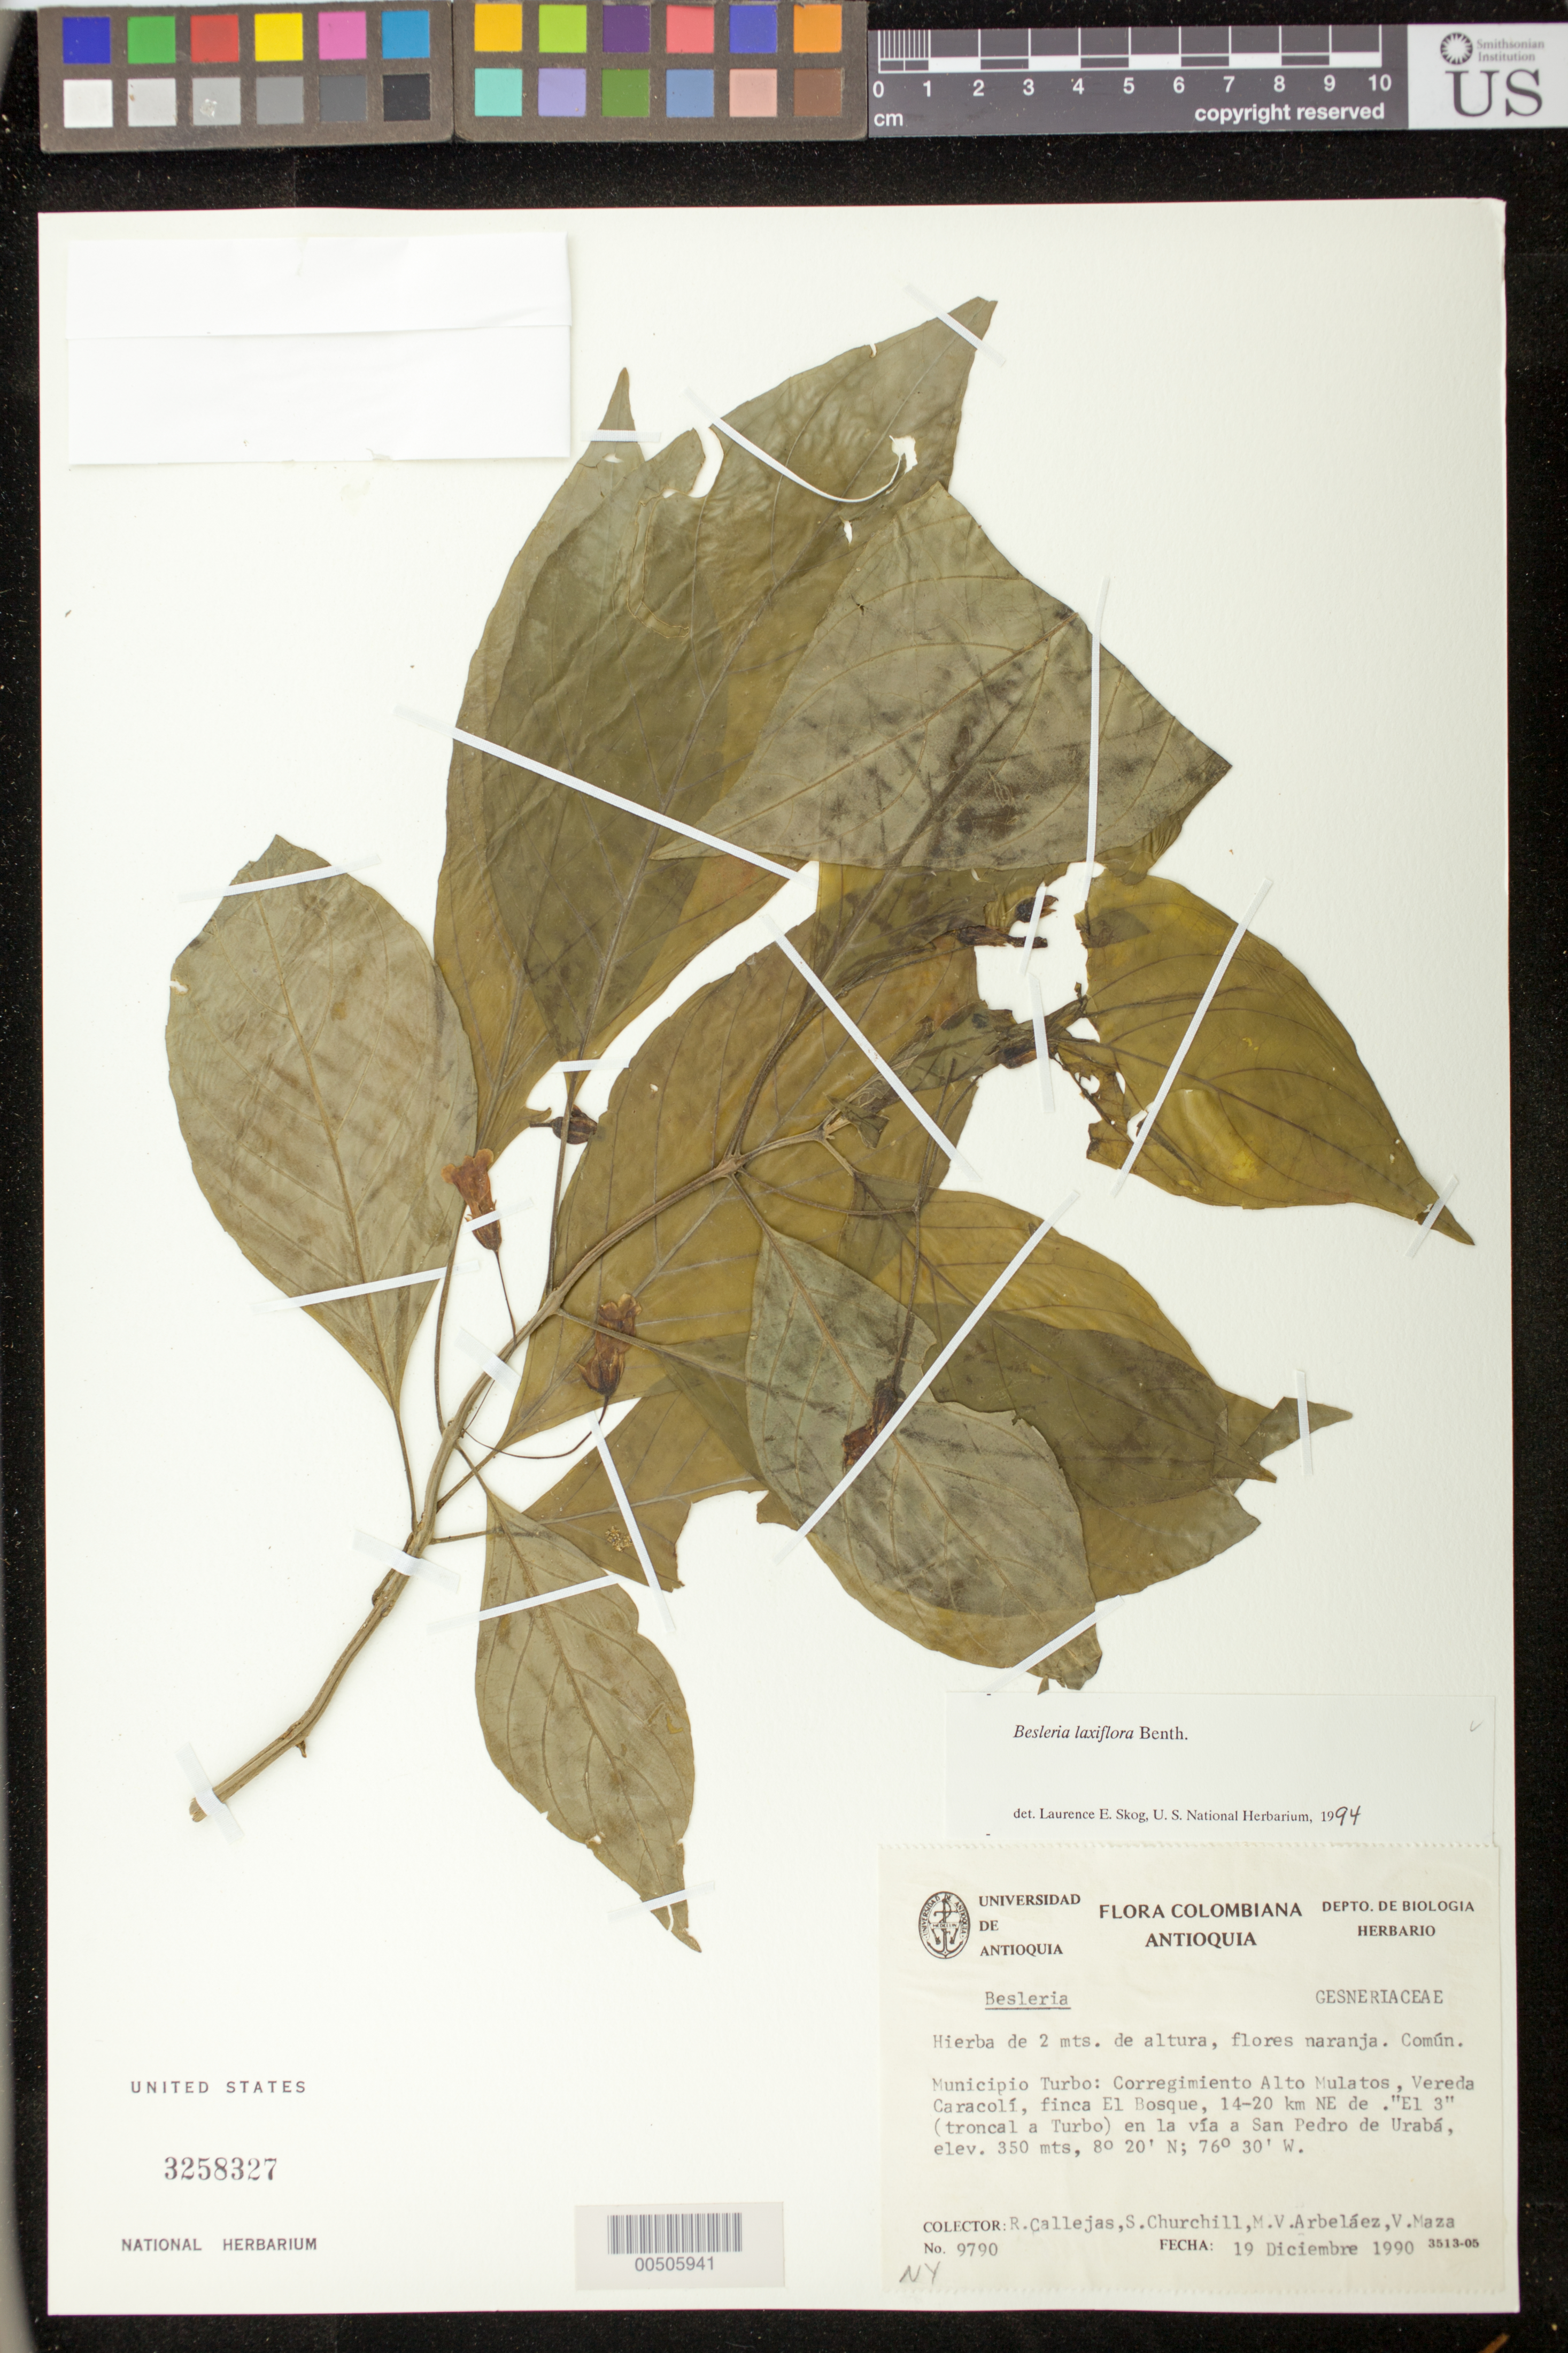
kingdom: Plantae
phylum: Tracheophyta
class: Magnoliopsida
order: Lamiales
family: Gesneriaceae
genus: Besleria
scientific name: Besleria laxiflora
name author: Benth.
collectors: R. Callejas, S. Churchill, M. Arbelaez & V. Maza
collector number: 9790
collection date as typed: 19 Dec 1990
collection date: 1990-12-19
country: Colombia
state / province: Antioquia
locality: Turbo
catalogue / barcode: US 3258327